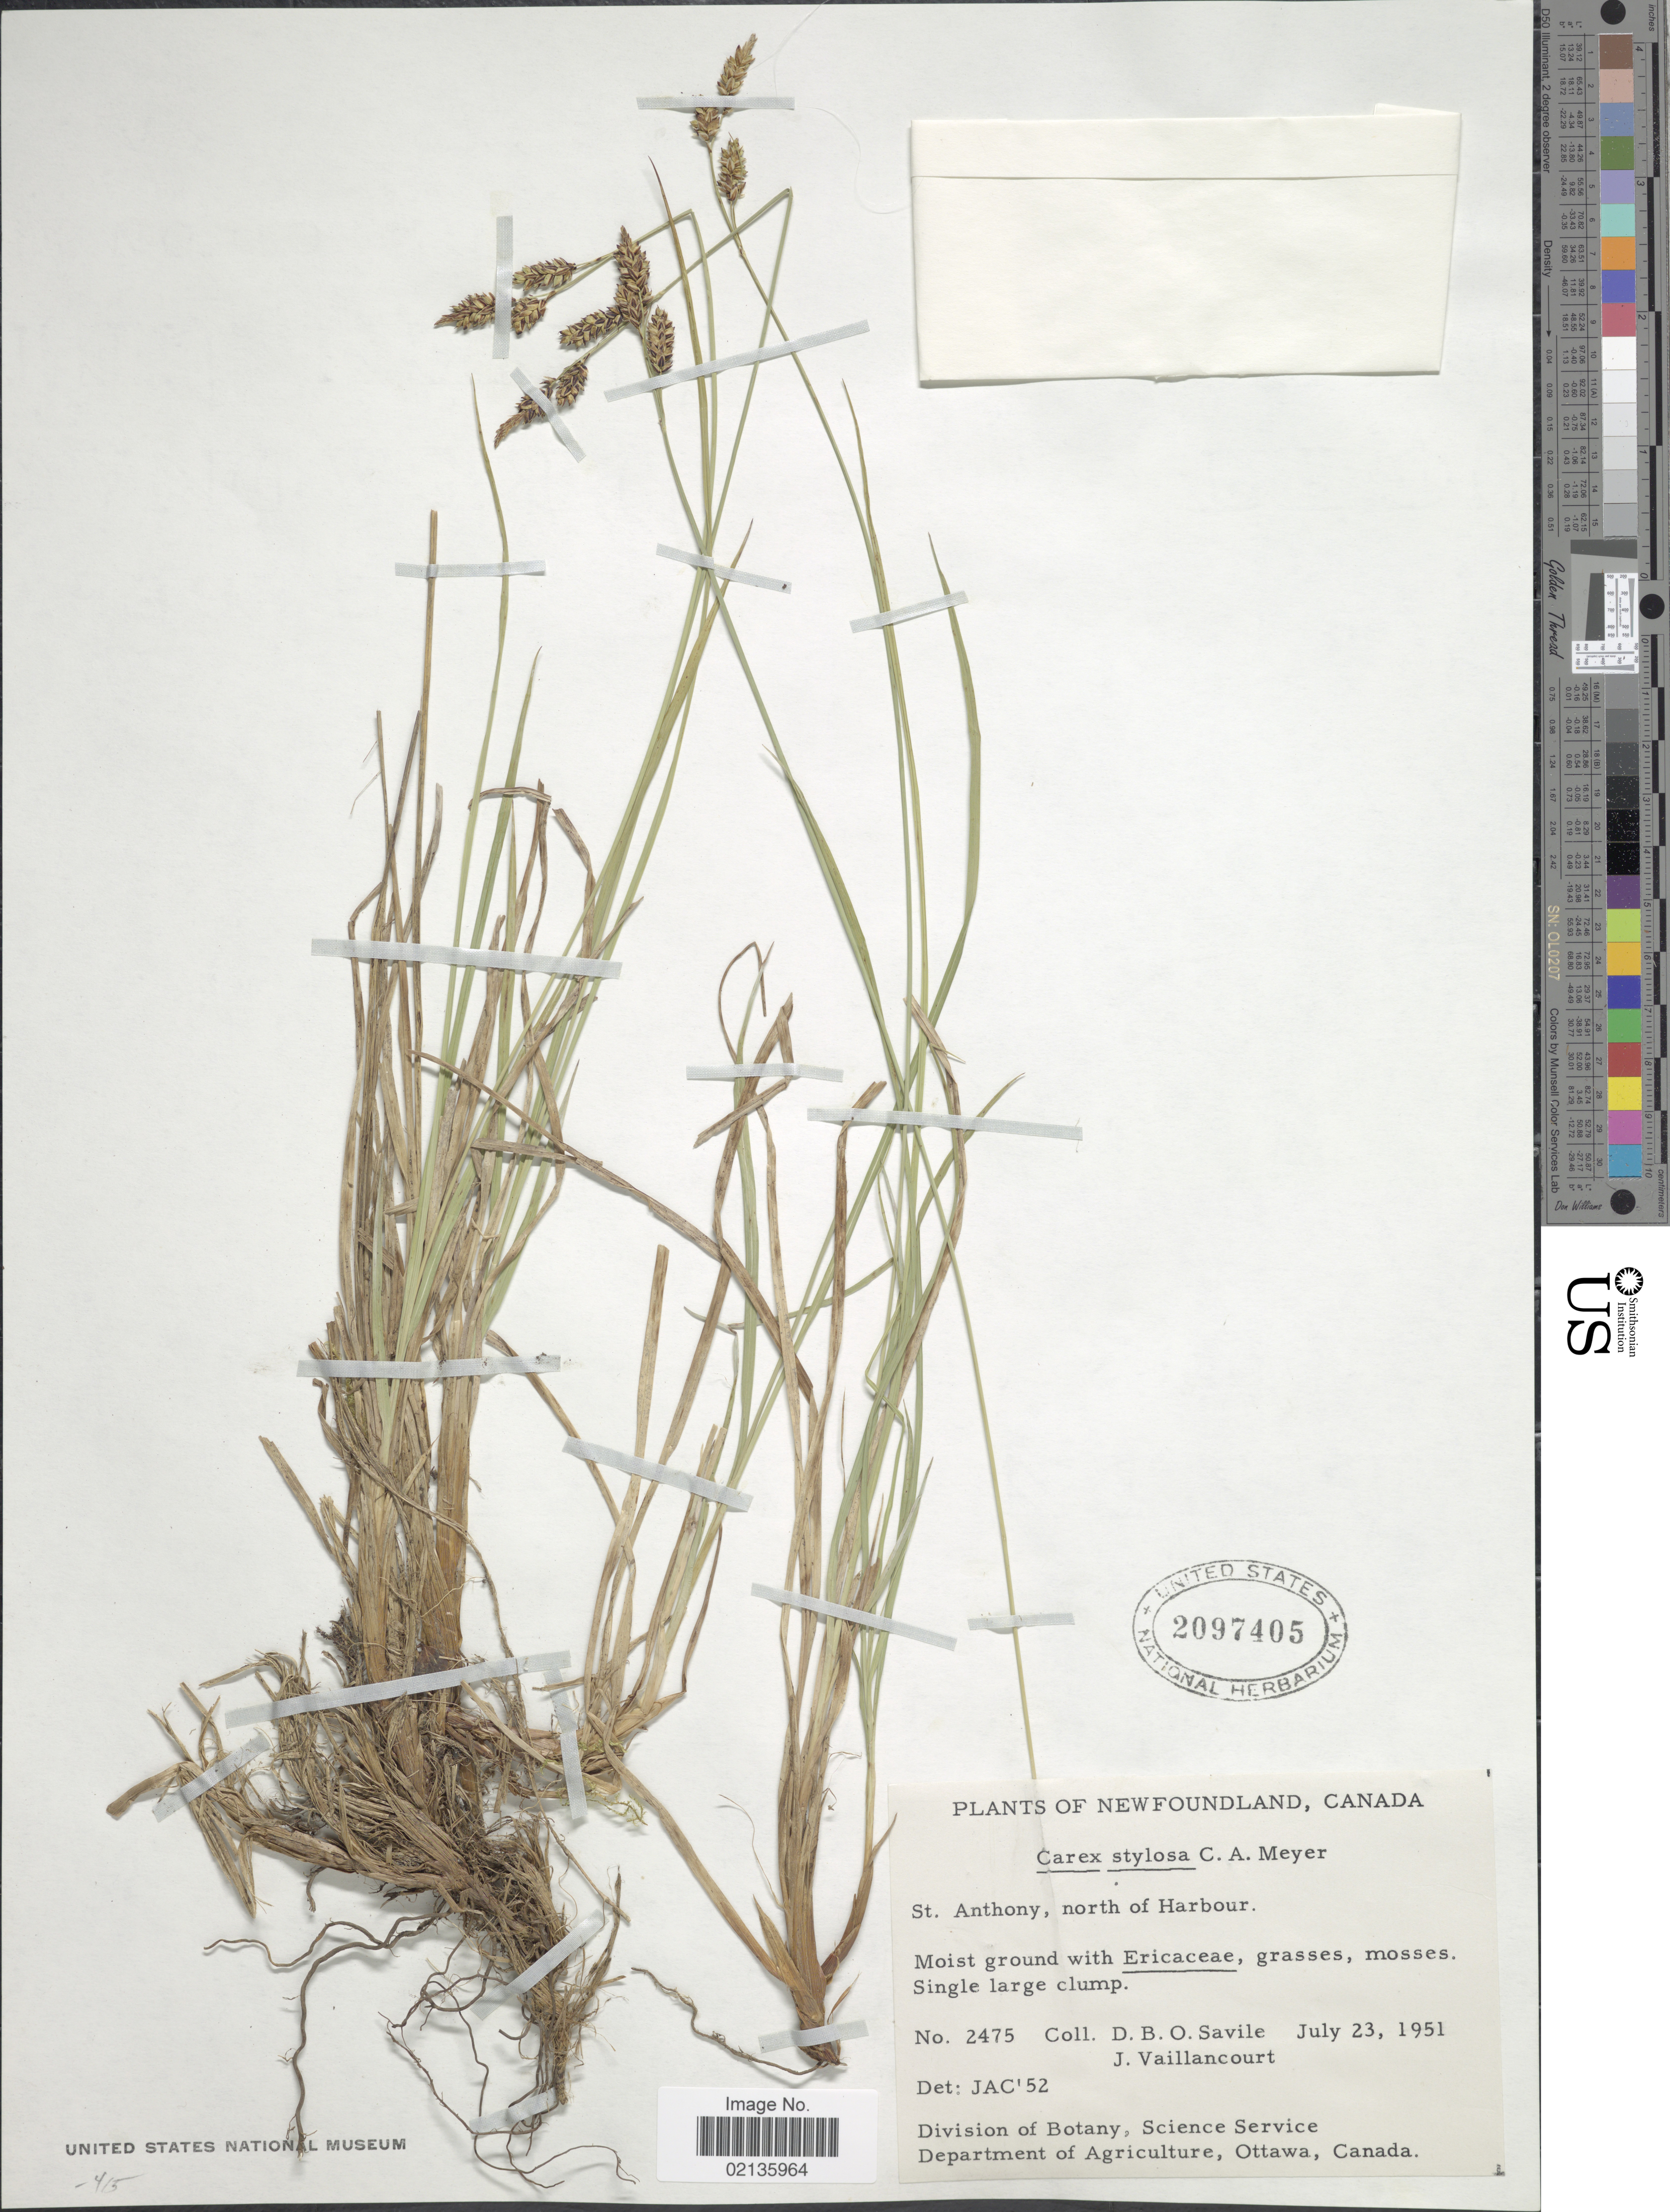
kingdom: Plantae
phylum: Tracheophyta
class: Liliopsida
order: Poales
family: Cyperaceae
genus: Carex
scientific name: Carex stylosa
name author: C.A. Mey.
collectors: D. Savile & J. Vaillancourt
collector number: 2475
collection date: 1951-07-23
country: Canada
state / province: Newfoundland and Labrador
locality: St. Anthony, north of Harbour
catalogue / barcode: US 2097405